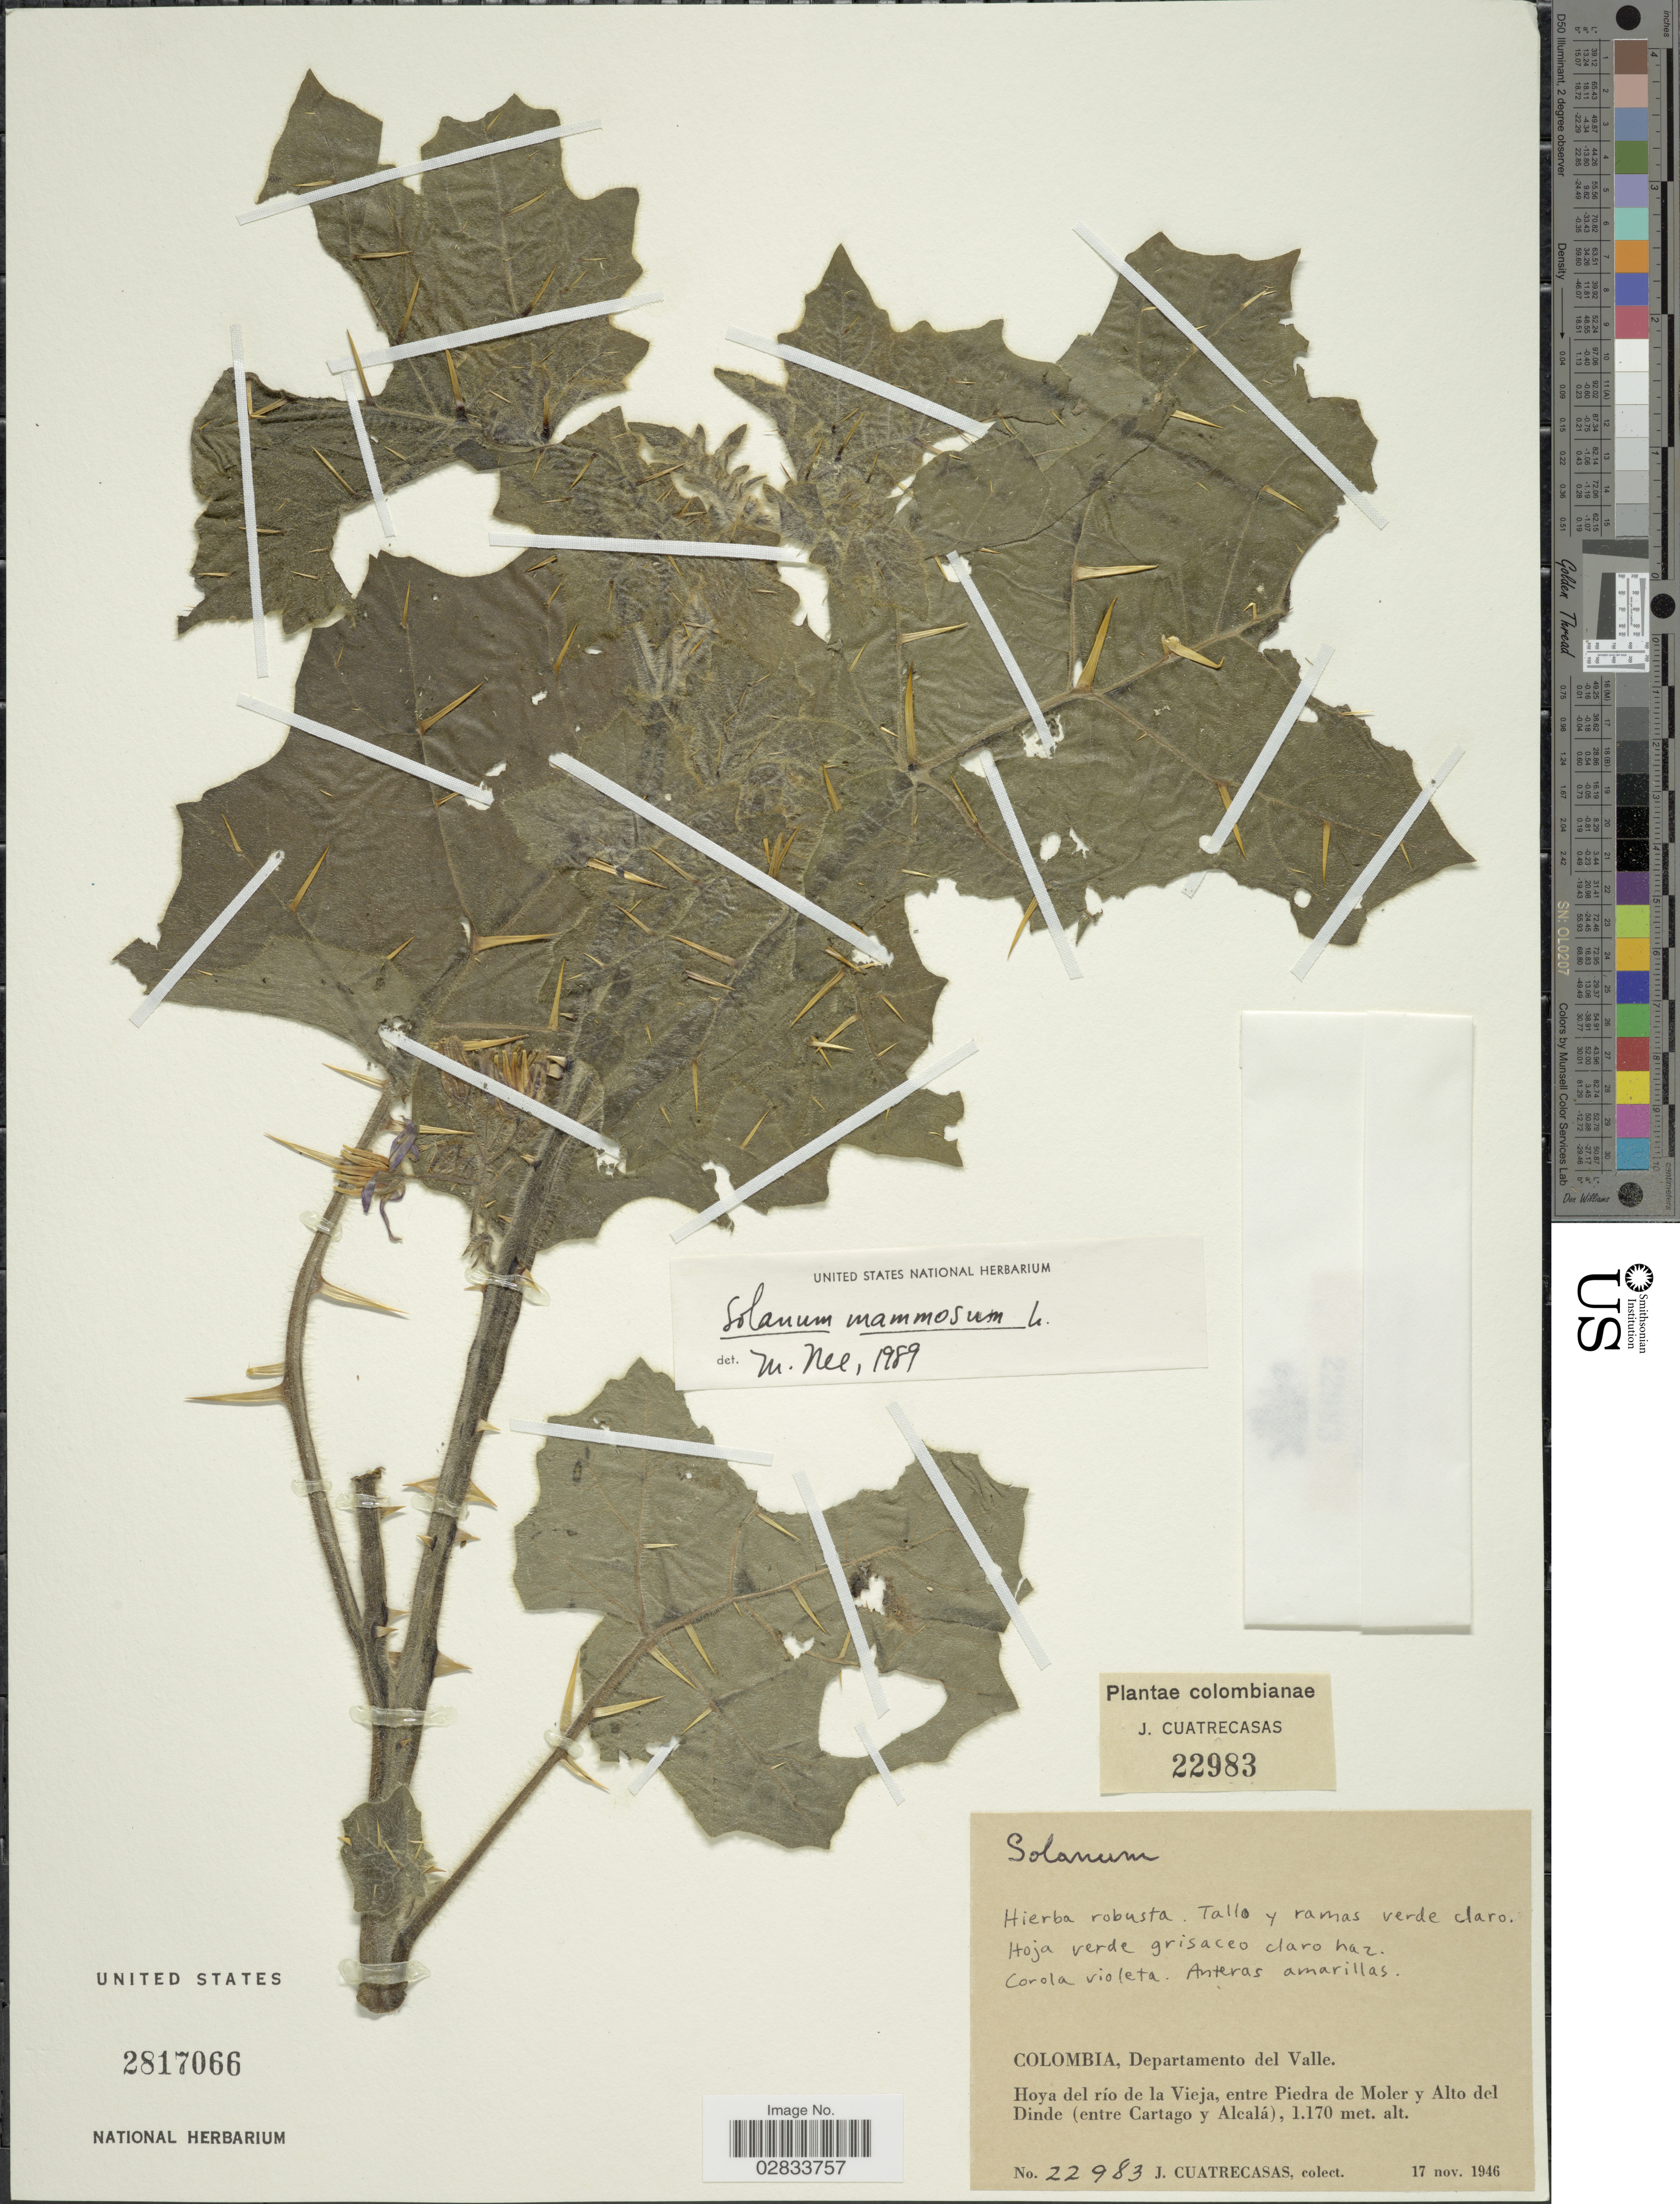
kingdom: Plantae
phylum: Tracheophyta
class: Magnoliopsida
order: Solanales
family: Solanaceae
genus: Solanum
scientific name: Solanum mammosum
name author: L.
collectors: J. Cuatrecasas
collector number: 22983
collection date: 1946-11-17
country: Colombia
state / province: Valle del Cauca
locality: Departamento del Valle, Hoya del río de la Vieja, entre Piedra de Moler y Alto del Dinde (entre Cartago y Alcalá).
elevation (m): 1170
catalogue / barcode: US 2817066